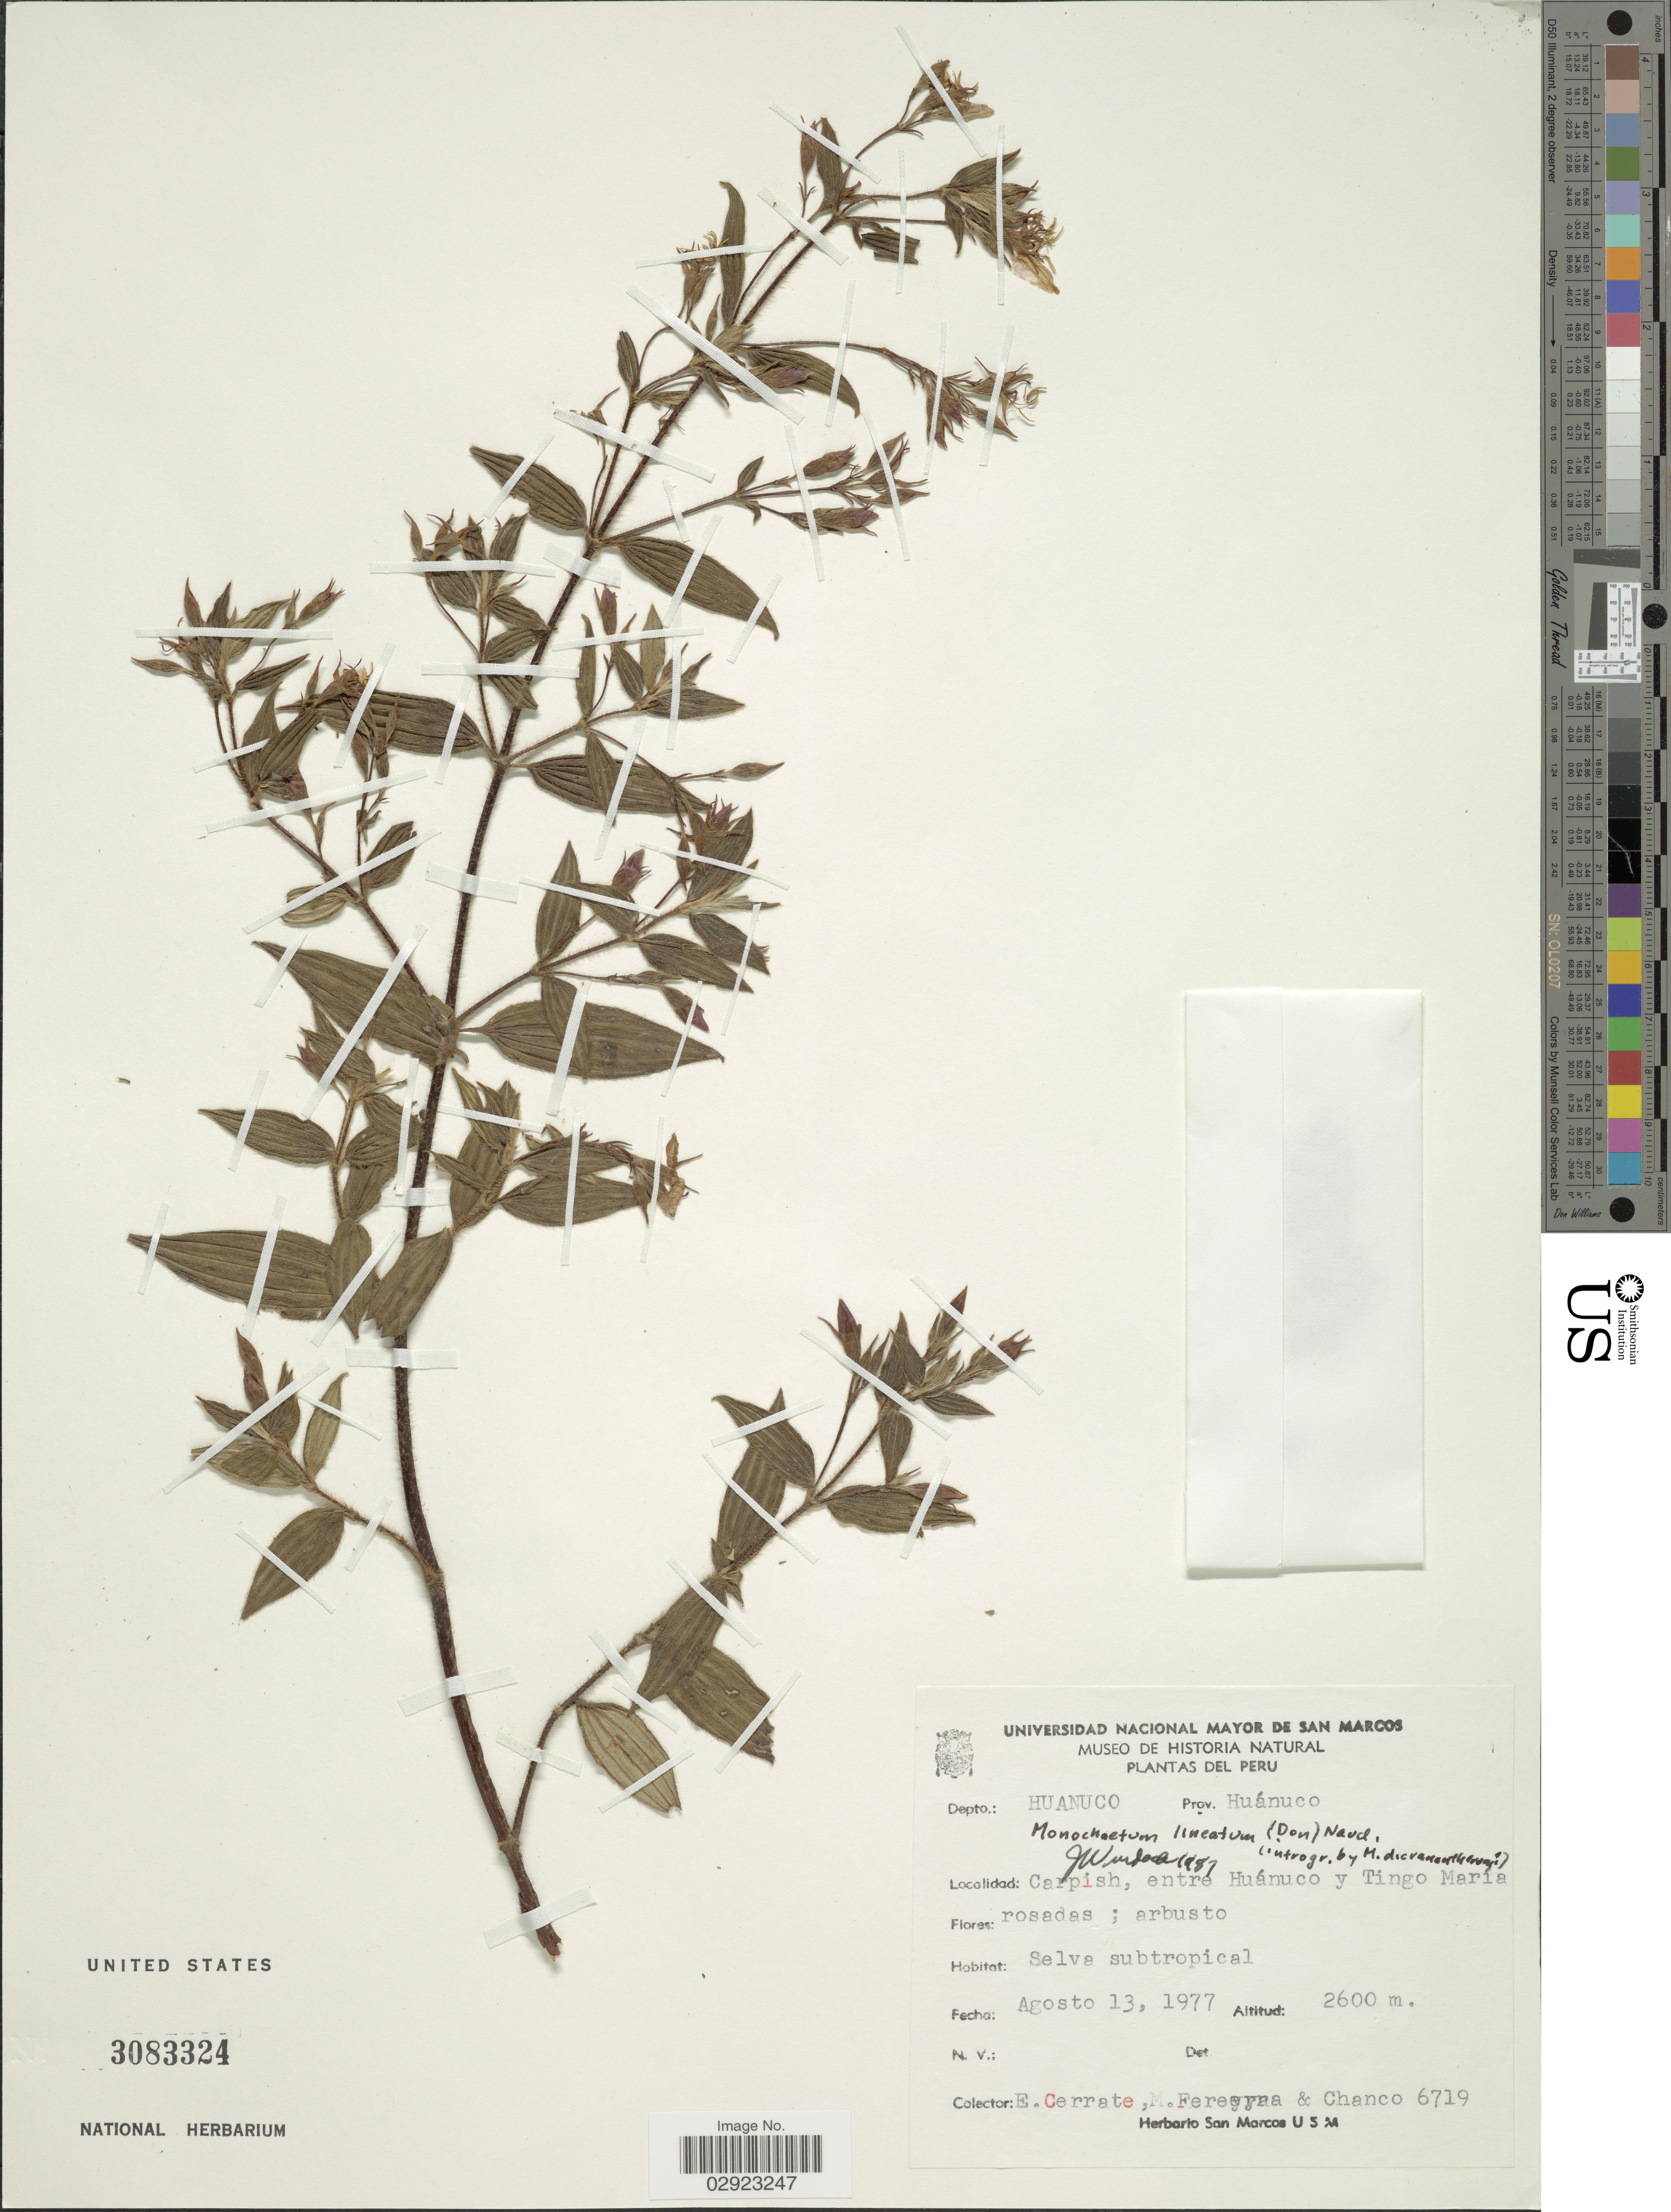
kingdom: Plantae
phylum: Tracheophyta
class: Magnoliopsida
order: Myrtales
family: Melastomataceae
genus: Monochaetum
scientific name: Monochaetum lineatum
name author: (D. Don) Naudin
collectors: E. Cerrate, M. Ferreyra & -. Chanco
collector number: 6719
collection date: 1977-08-13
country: Peru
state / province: Huánuco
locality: Depto.: Huanuco, Prov. Huánuco, Carpish, entre Huánuco y Tingo Maria.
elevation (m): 2600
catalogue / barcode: US 3083324